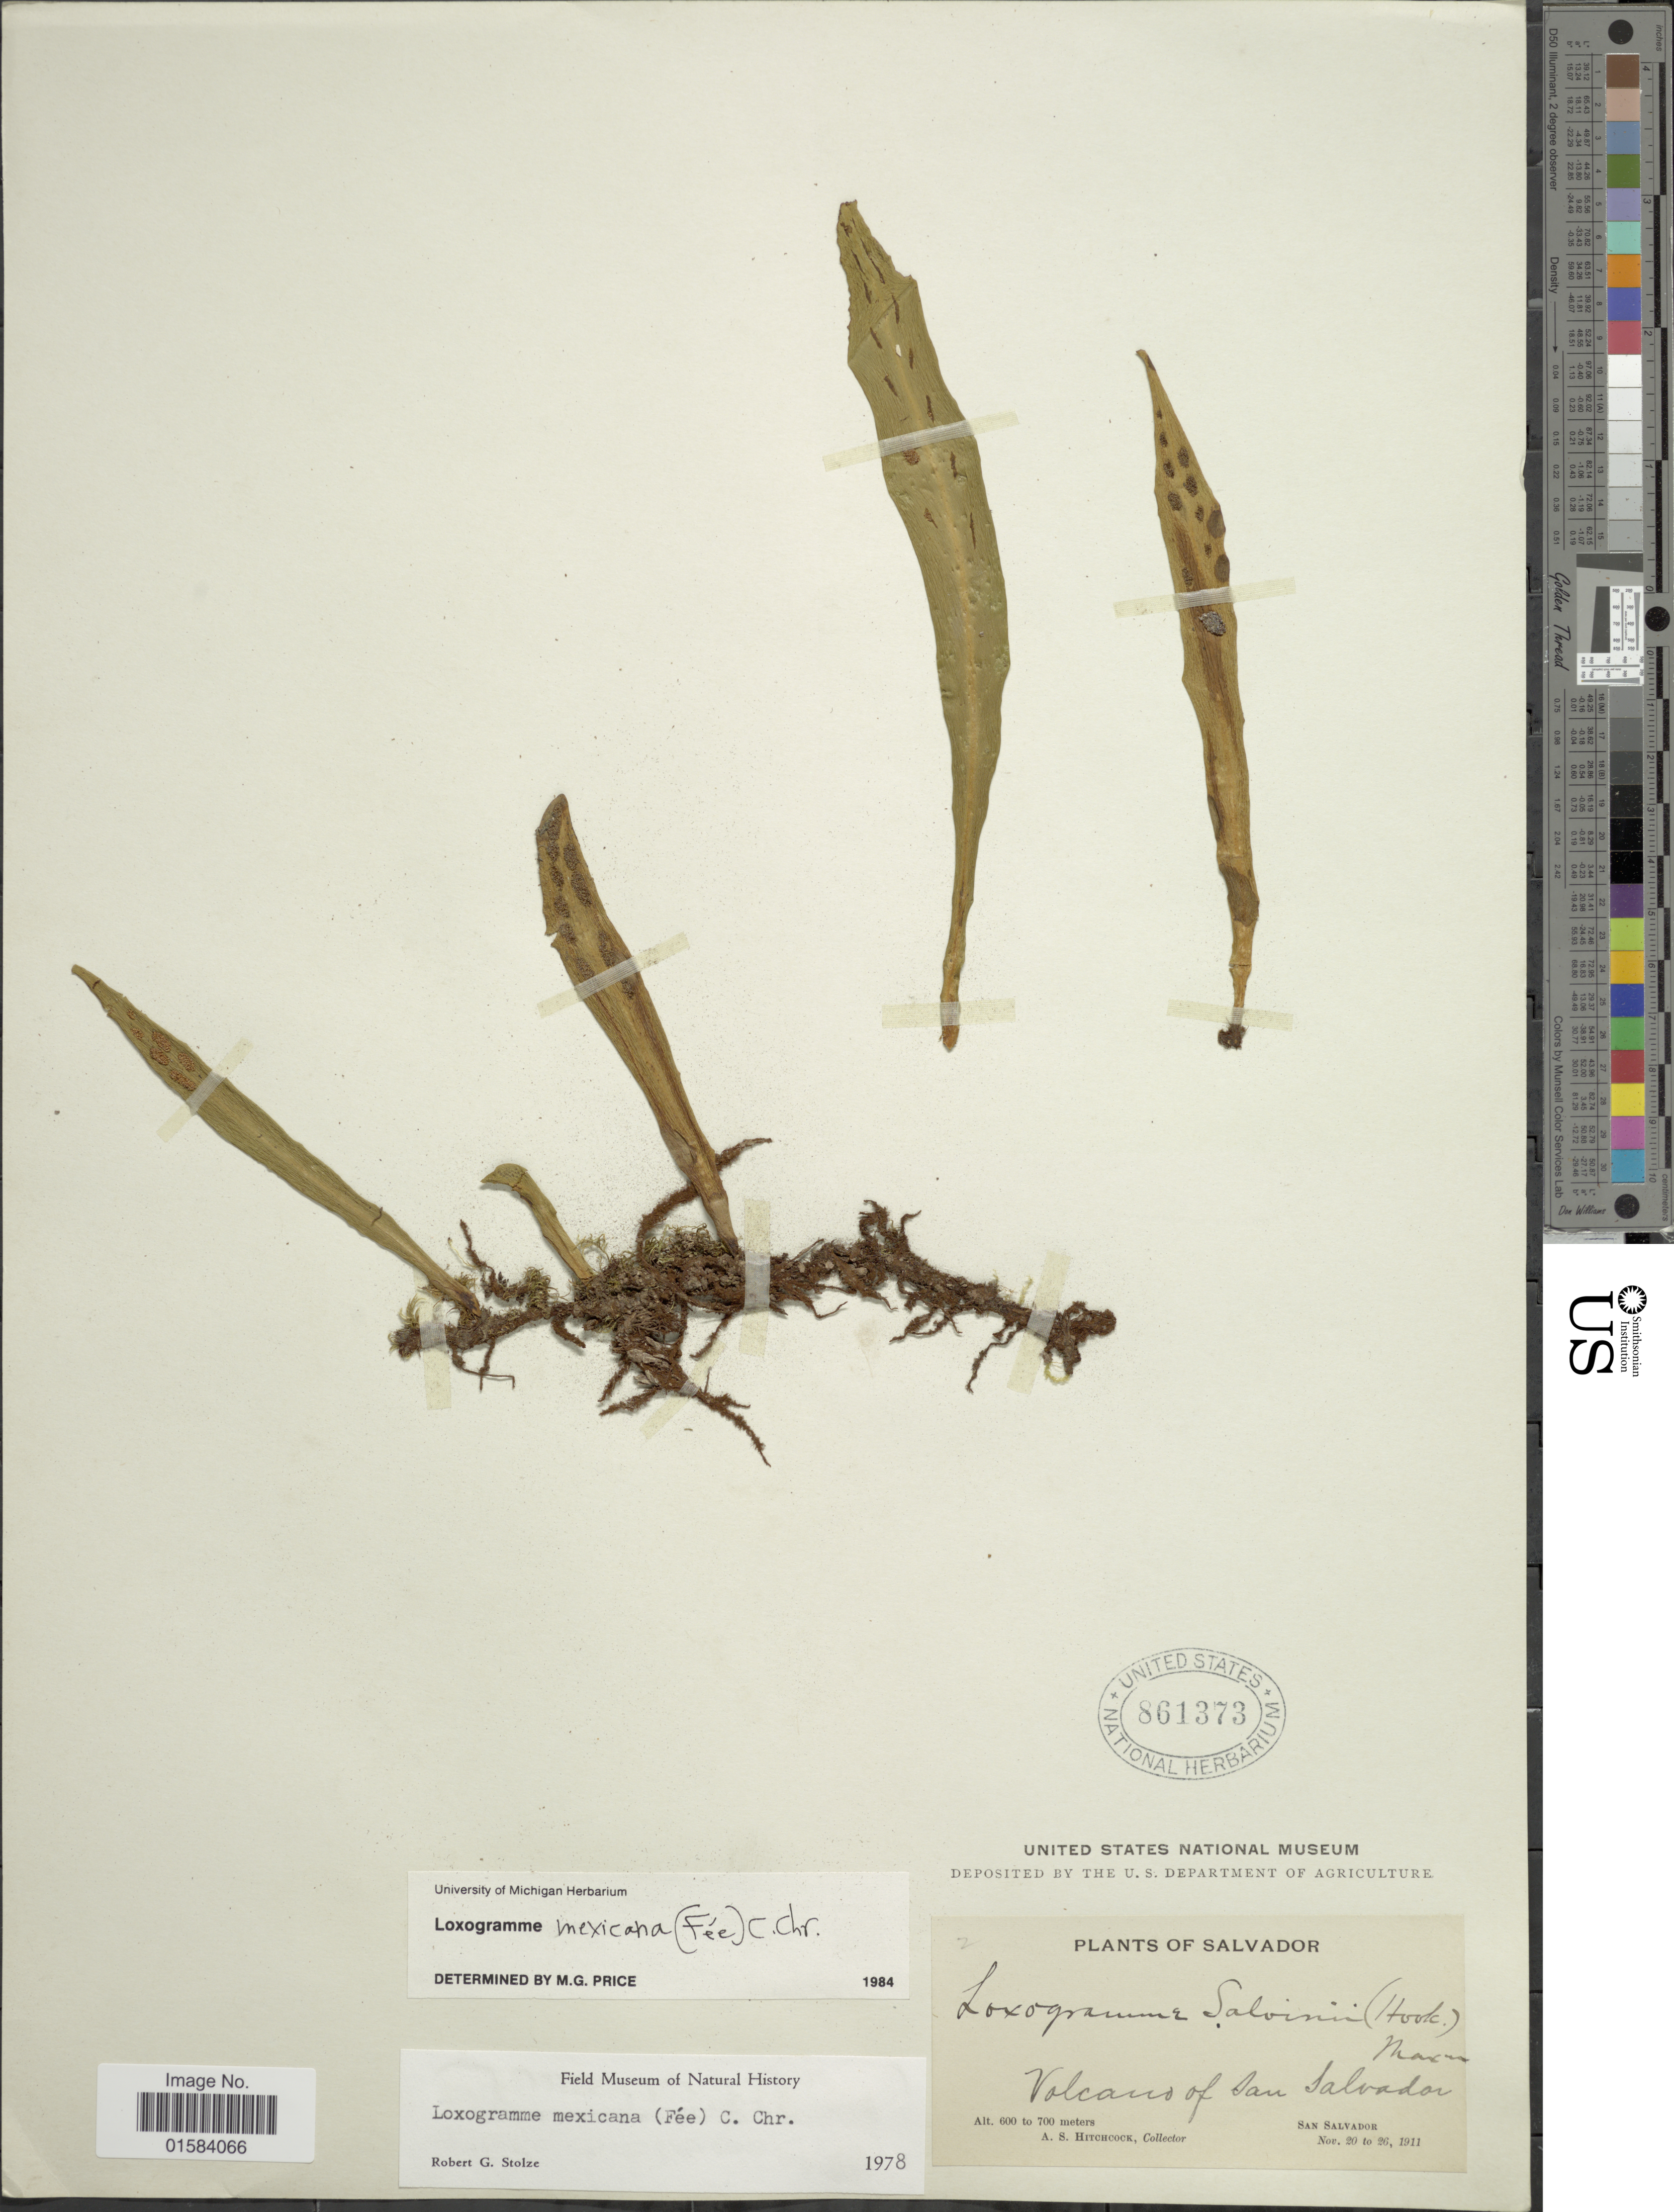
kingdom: Plantae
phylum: Tracheophyta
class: Polypodiopsida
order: Polypodiales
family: Polypodiaceae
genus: Loxogramme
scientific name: Loxogramme mexicana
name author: (Fée) C. Chr.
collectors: A. S. Hitchcock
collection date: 1911-11-20/1911-11-26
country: El Salvador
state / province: San Salvador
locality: Volcano of San Salvador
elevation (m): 600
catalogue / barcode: US 861373